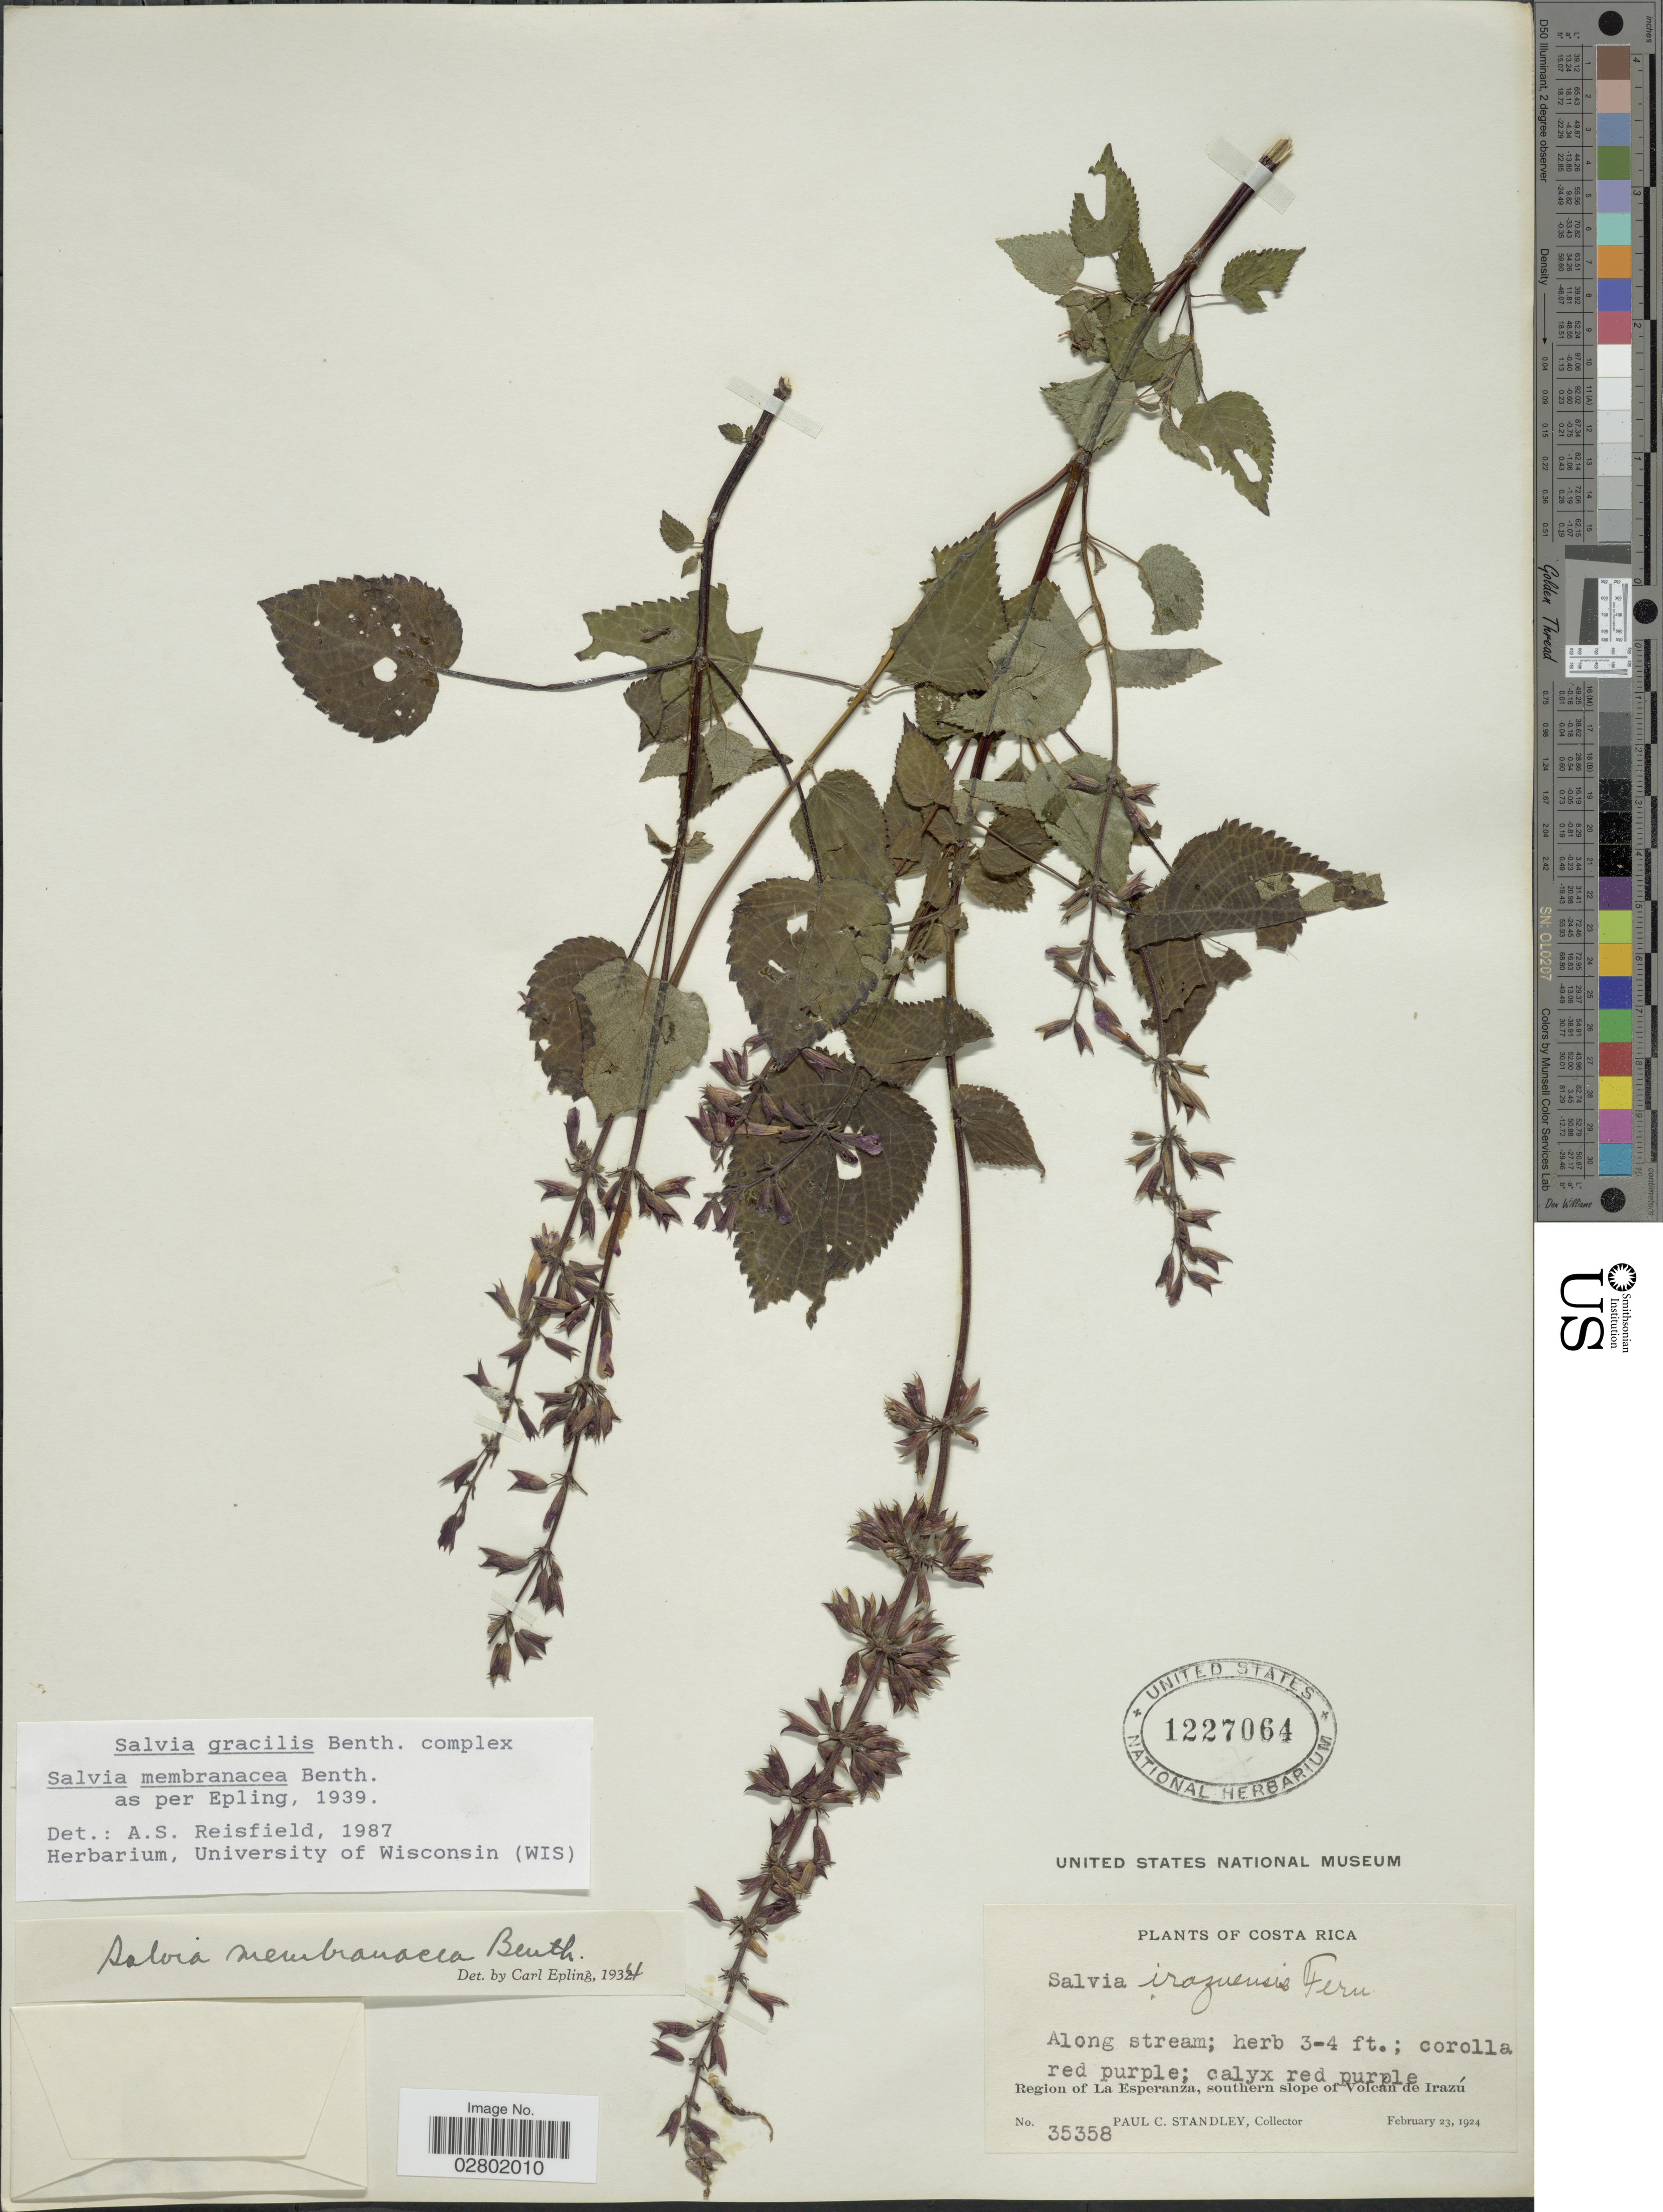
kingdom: Plantae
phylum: Tracheophyta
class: Magnoliopsida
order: Lamiales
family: Lamiaceae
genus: Salvia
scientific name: Salvia membranacea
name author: Benth.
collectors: P. C. Standley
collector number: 35358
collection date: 1924-02-23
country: Costa Rica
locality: Region of La Esperanza, southern slope of Volcan de Irazú.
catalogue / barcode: US 1227064